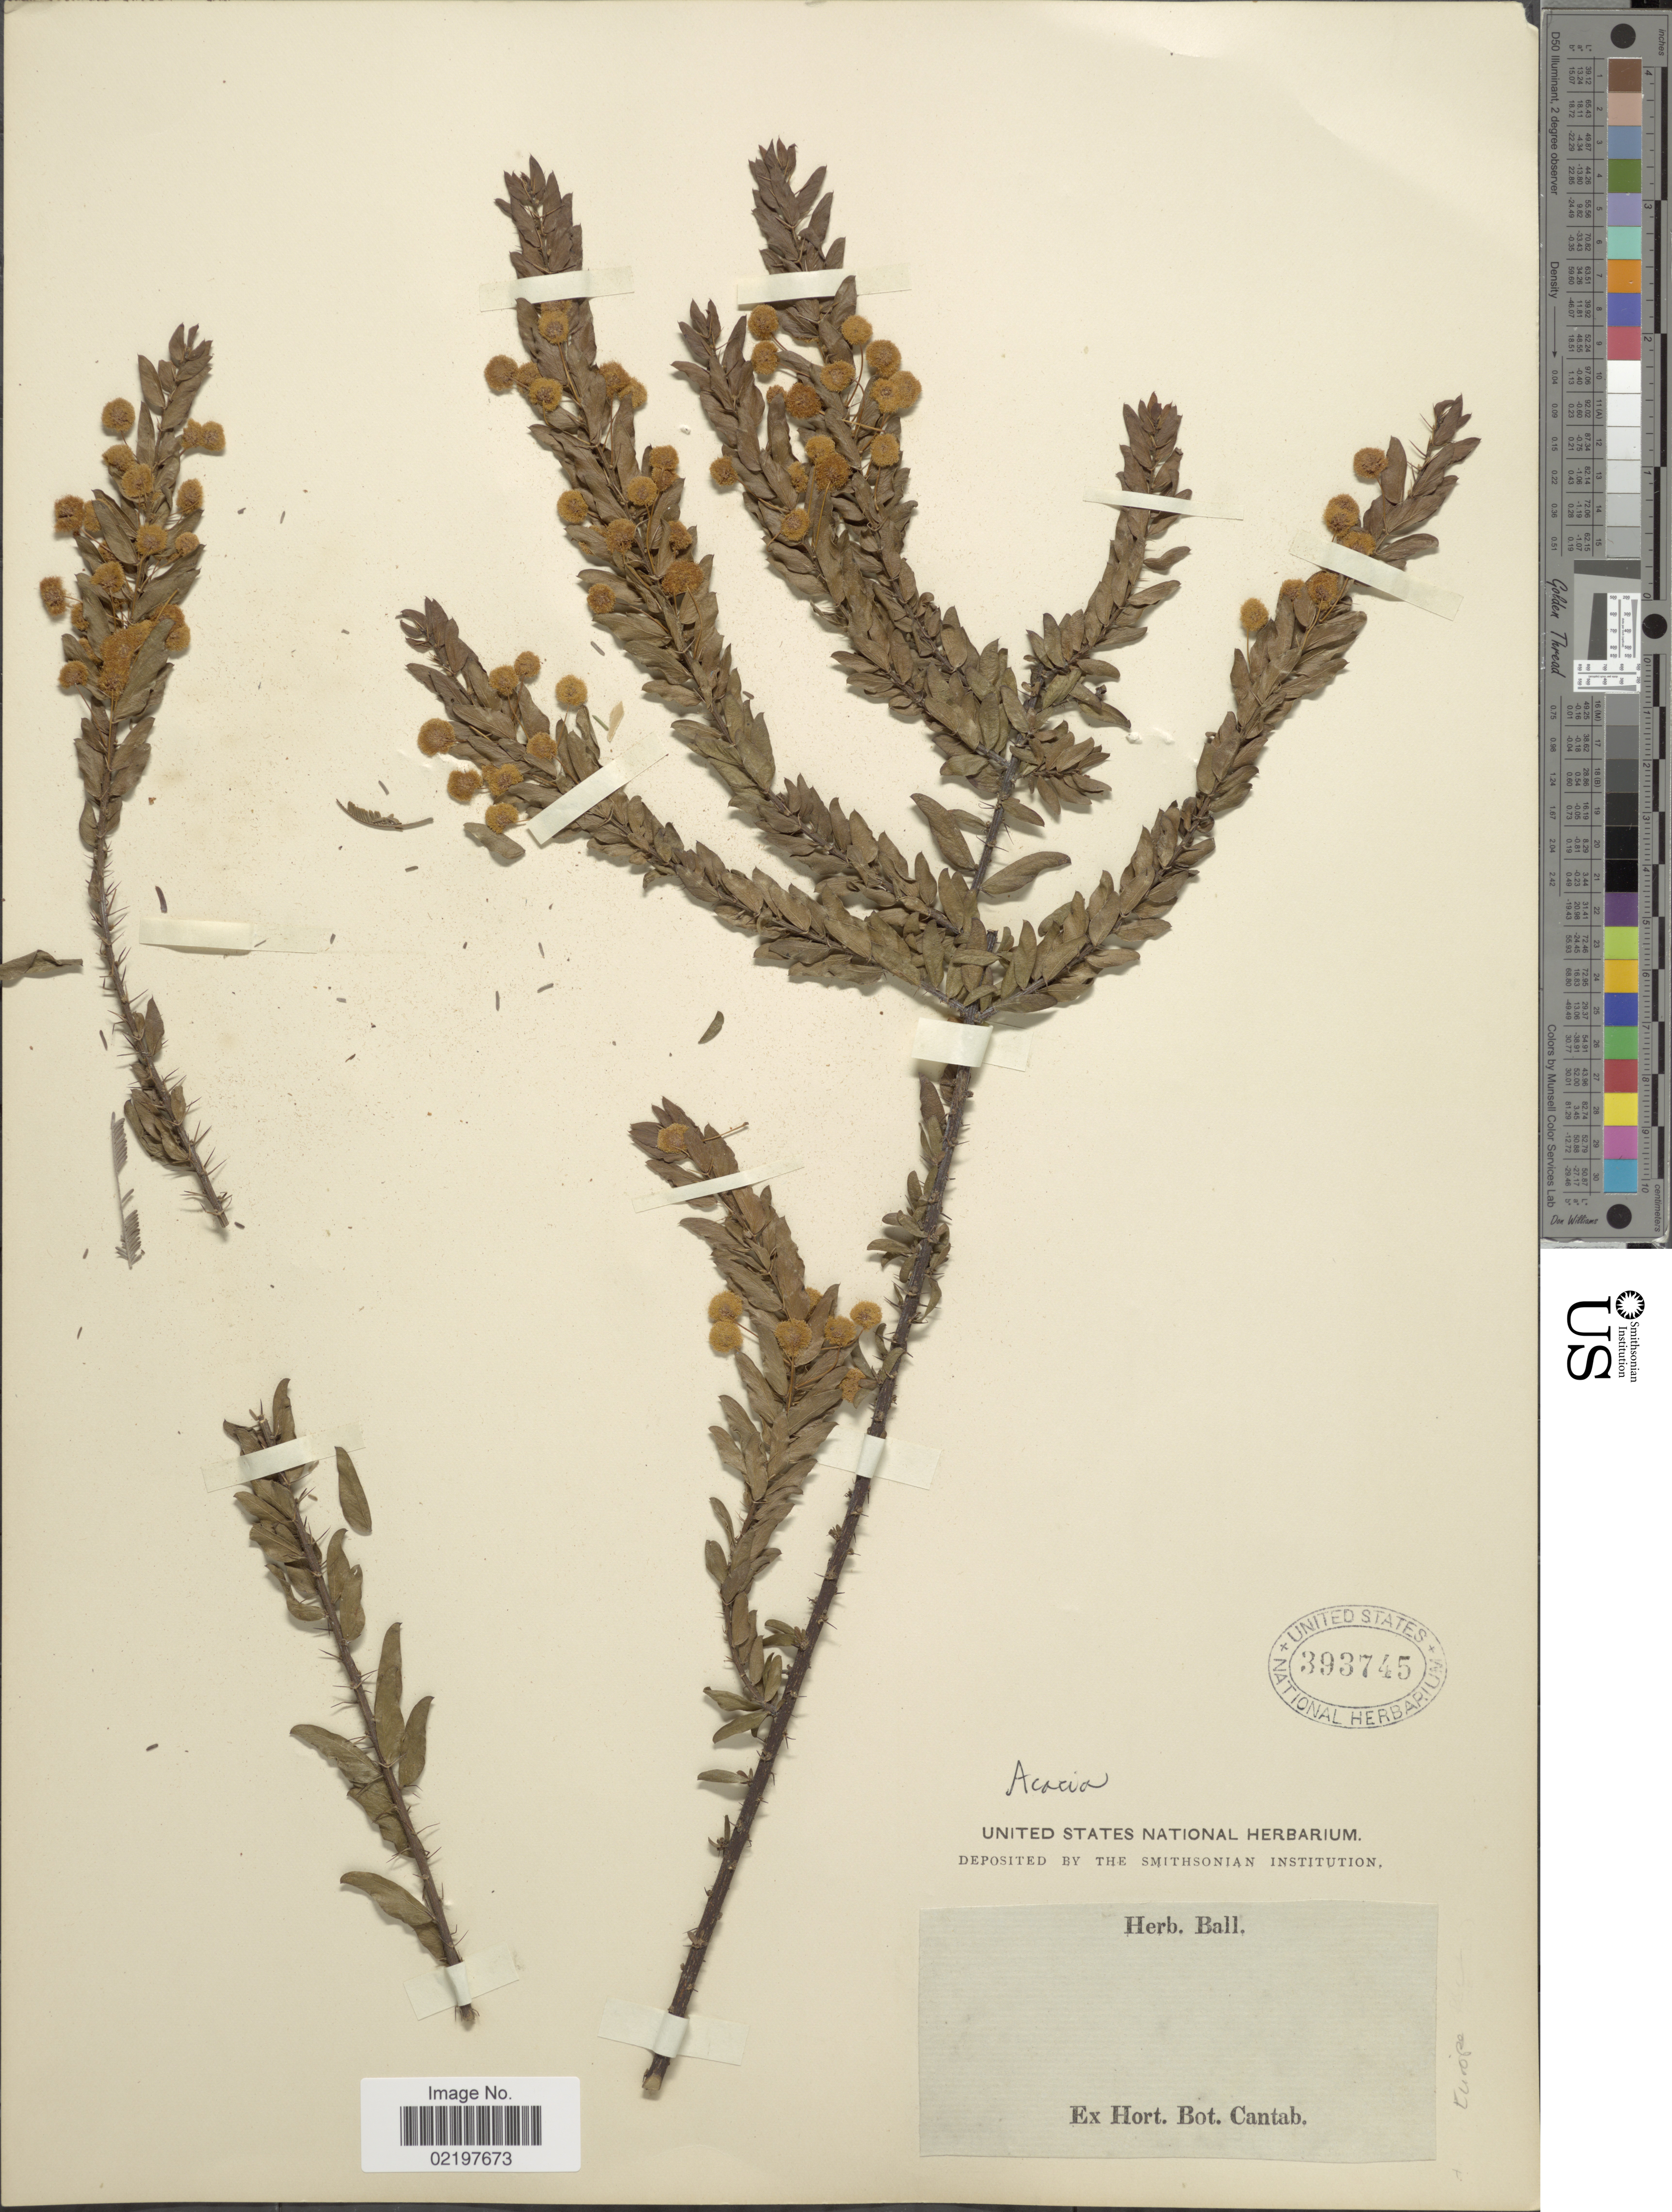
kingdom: Plantae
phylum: Tracheophyta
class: Magnoliopsida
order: Fabales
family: Fabaceae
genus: Acacia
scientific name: Acacia sp.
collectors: ex herb. Ball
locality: Europe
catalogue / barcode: US 393745